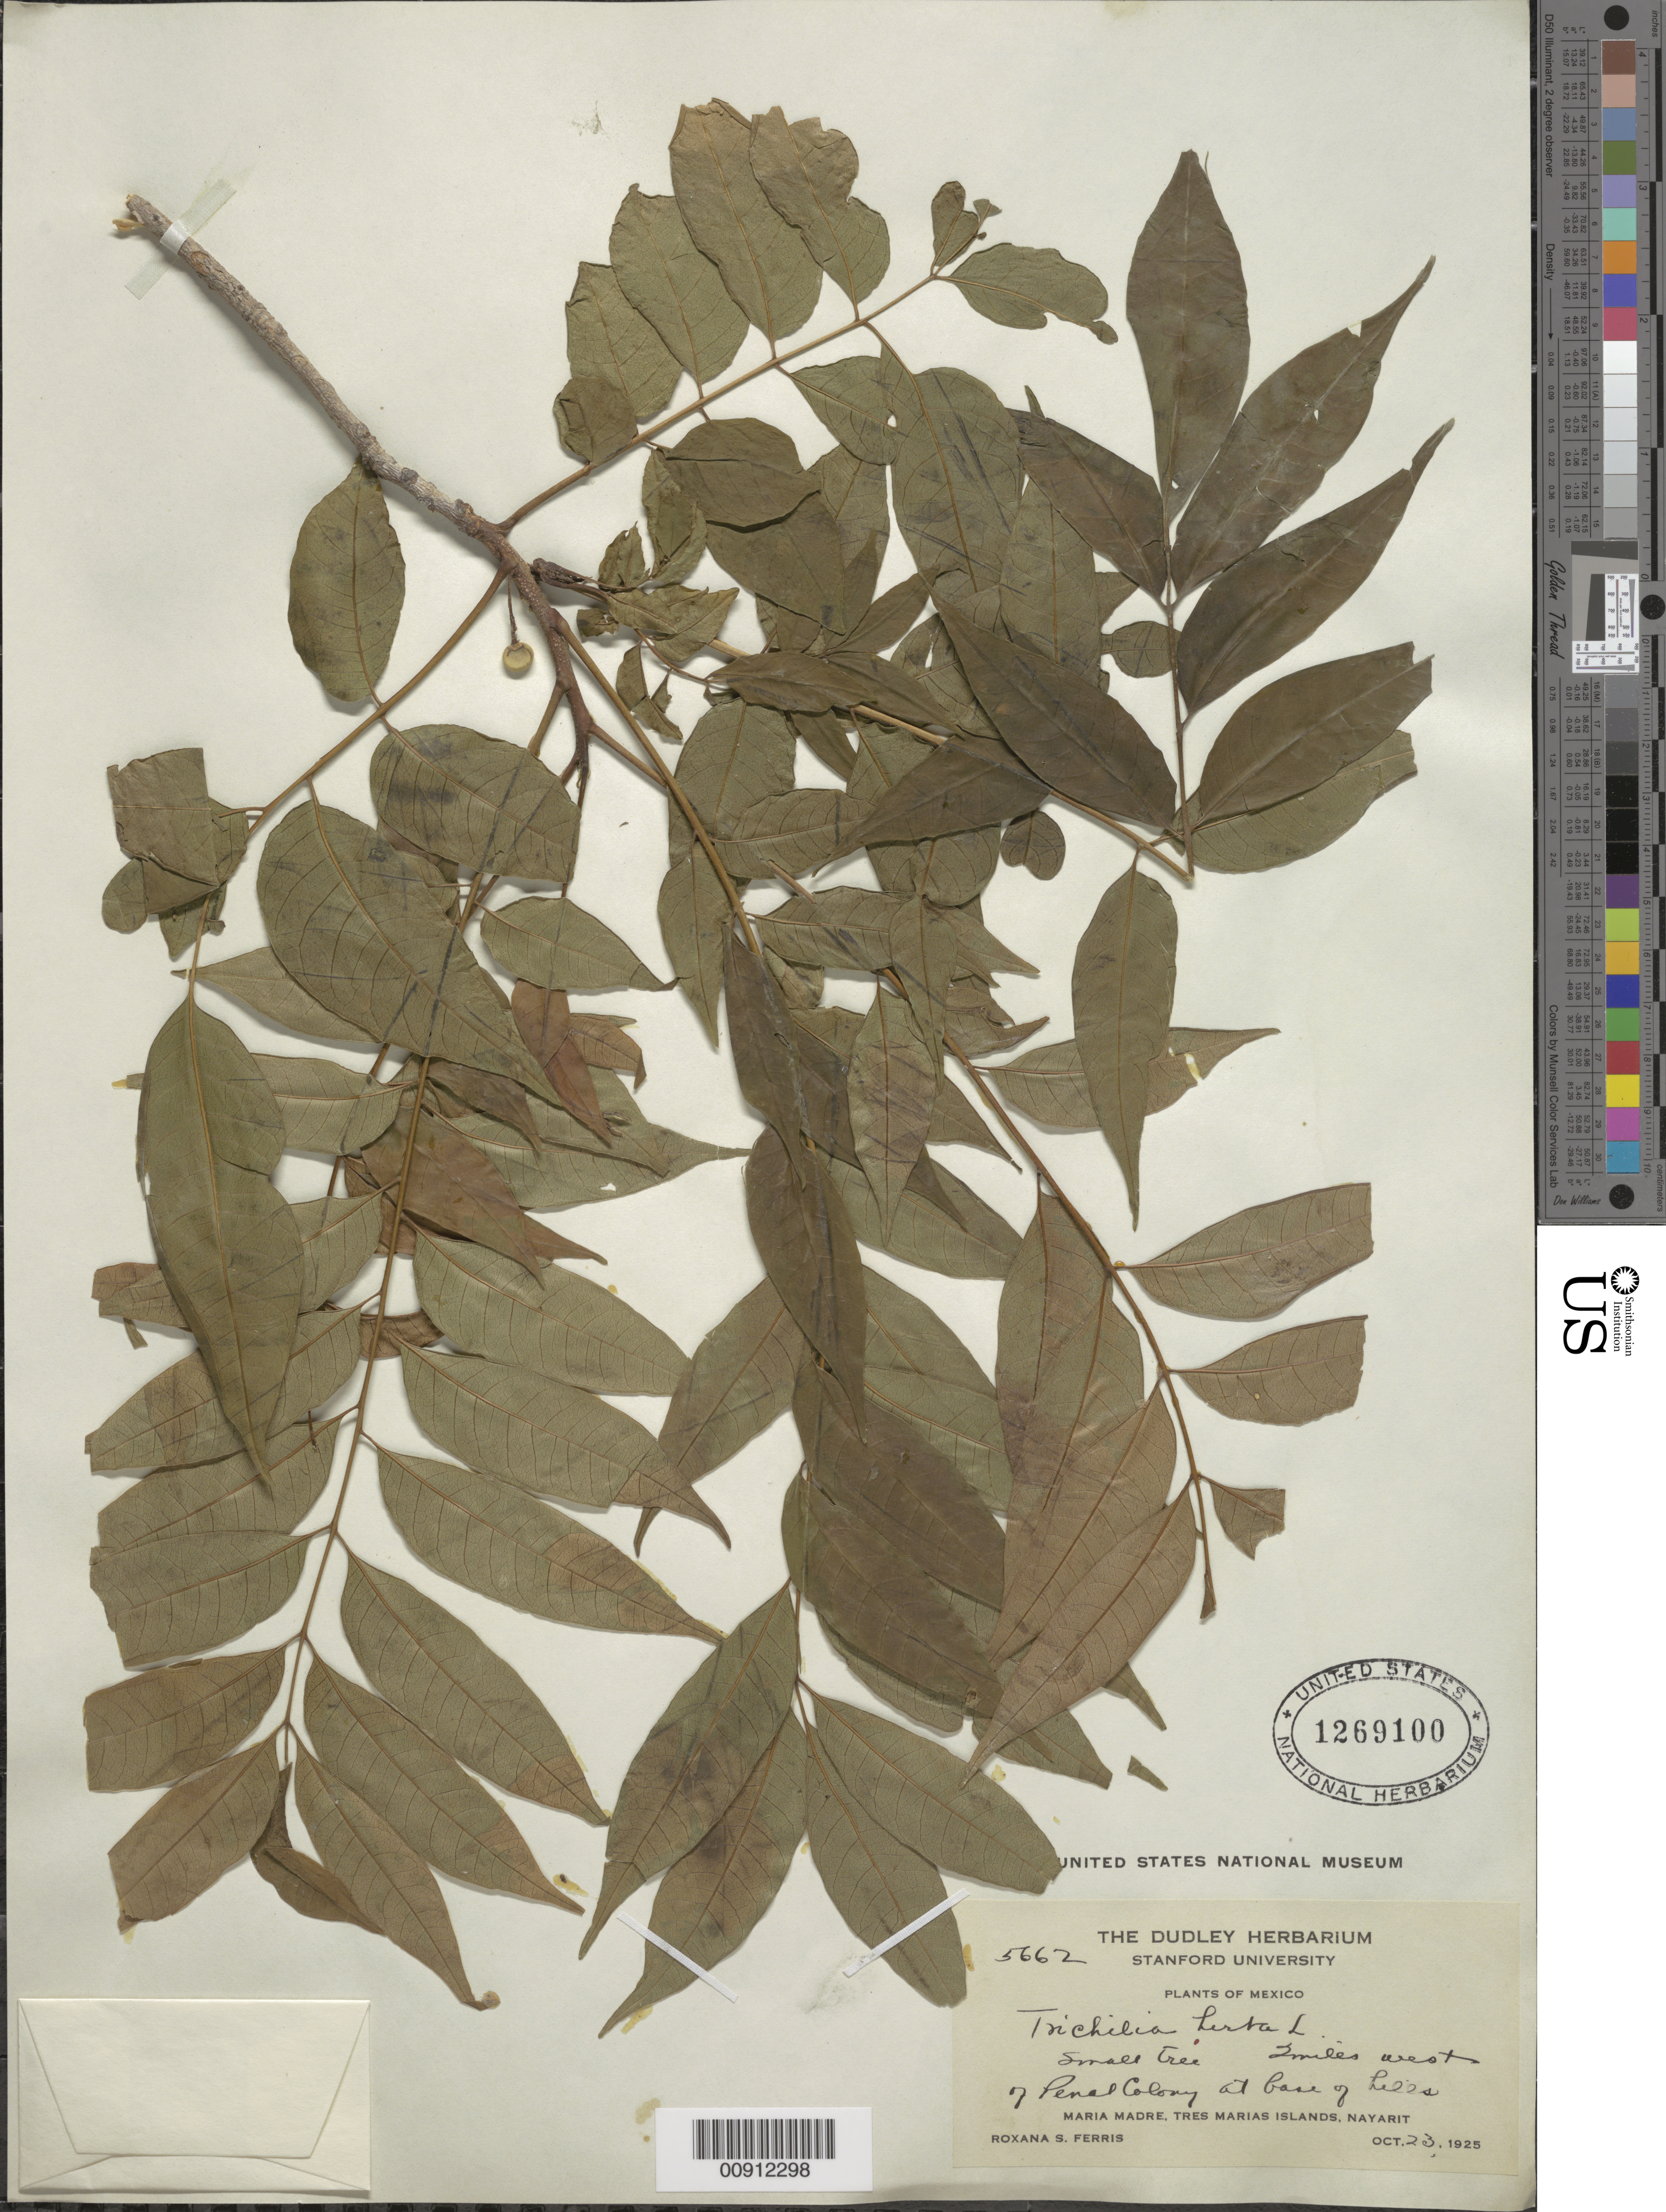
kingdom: Plantae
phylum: Tracheophyta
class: Magnoliopsida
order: Sapindales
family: Meliaceae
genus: Trichilia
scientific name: Trichilia hirta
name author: L.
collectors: R. S. Ferris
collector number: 5662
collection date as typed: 23 Oct 1925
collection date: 1925-10-23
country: Mexico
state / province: Nayarit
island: Maria Madre I.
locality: Maria Madre, Tres Marias Islands, Nayarit. 2 miles west of Penal Colony.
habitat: At base of hills.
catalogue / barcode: US 1269100